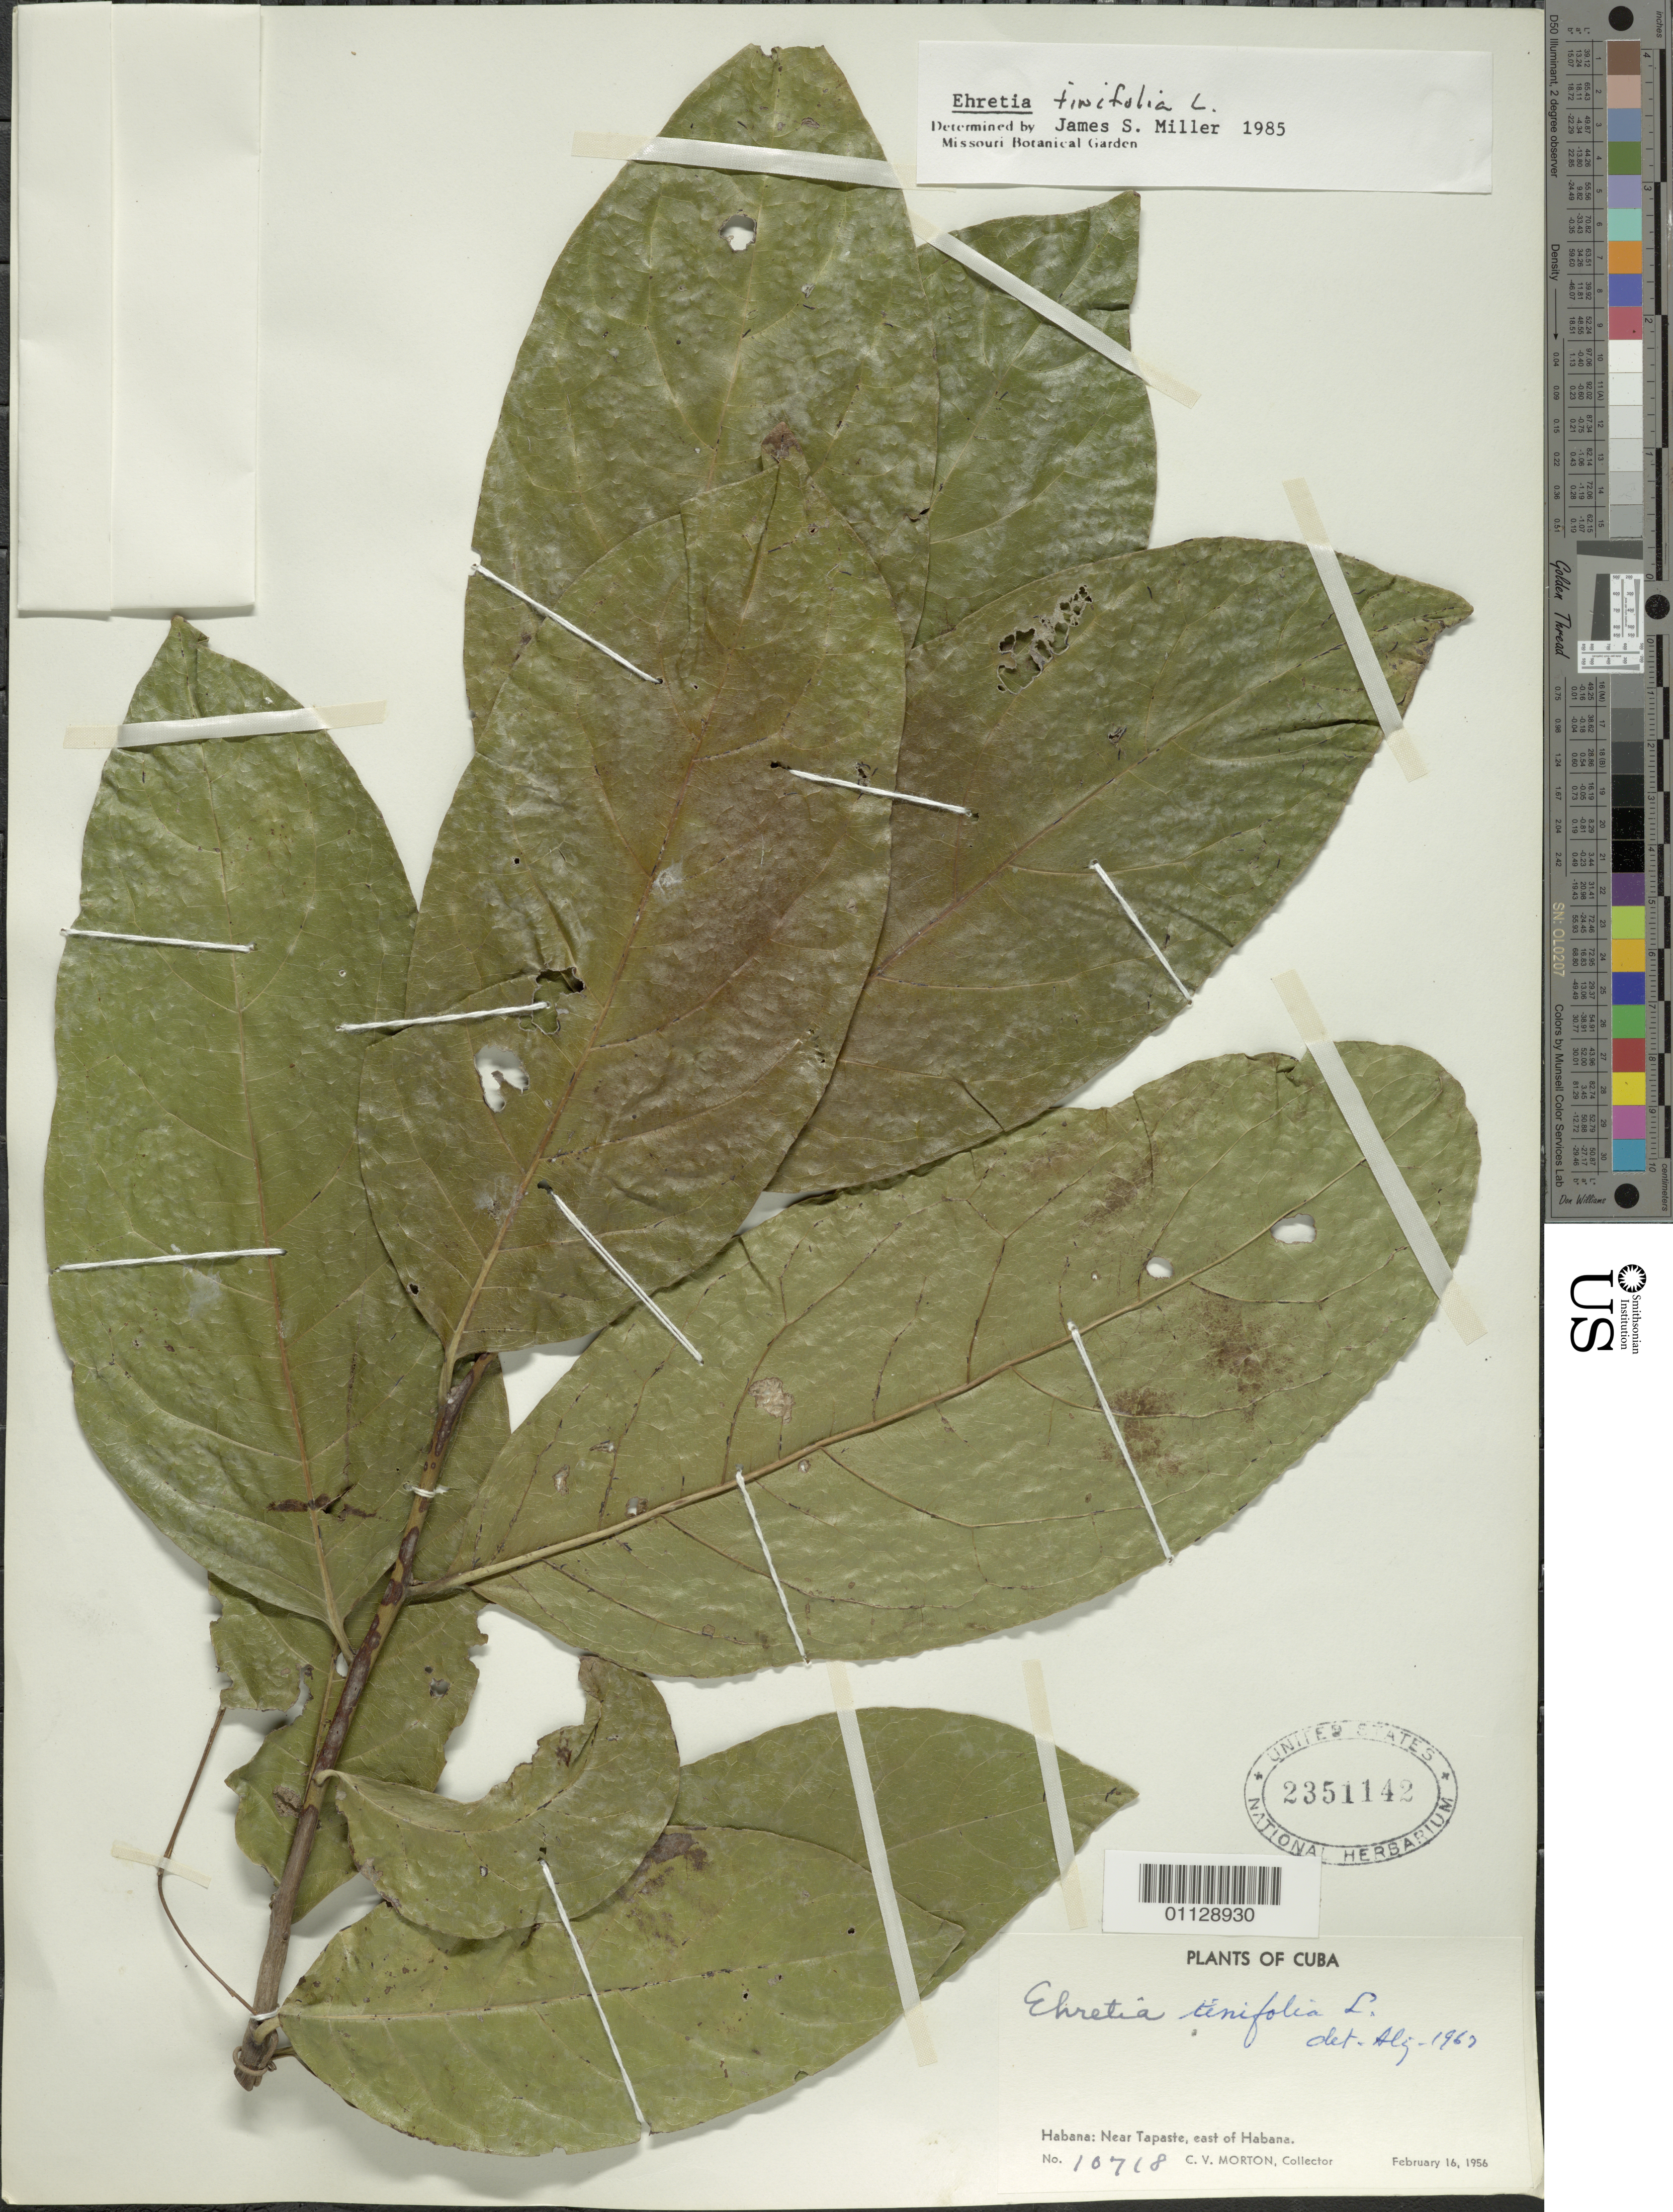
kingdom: Plantae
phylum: Tracheophyta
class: Magnoliopsida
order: Boraginales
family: Ehretiaceae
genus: Ehretia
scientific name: Ehretia tinifolia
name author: L.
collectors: C. V. Morton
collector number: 10718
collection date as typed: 16 Feb 1956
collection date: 1956-02-16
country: Cuba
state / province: La Habana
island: Cuba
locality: Habana: Near Tapaste, east of Habana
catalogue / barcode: US 2351142